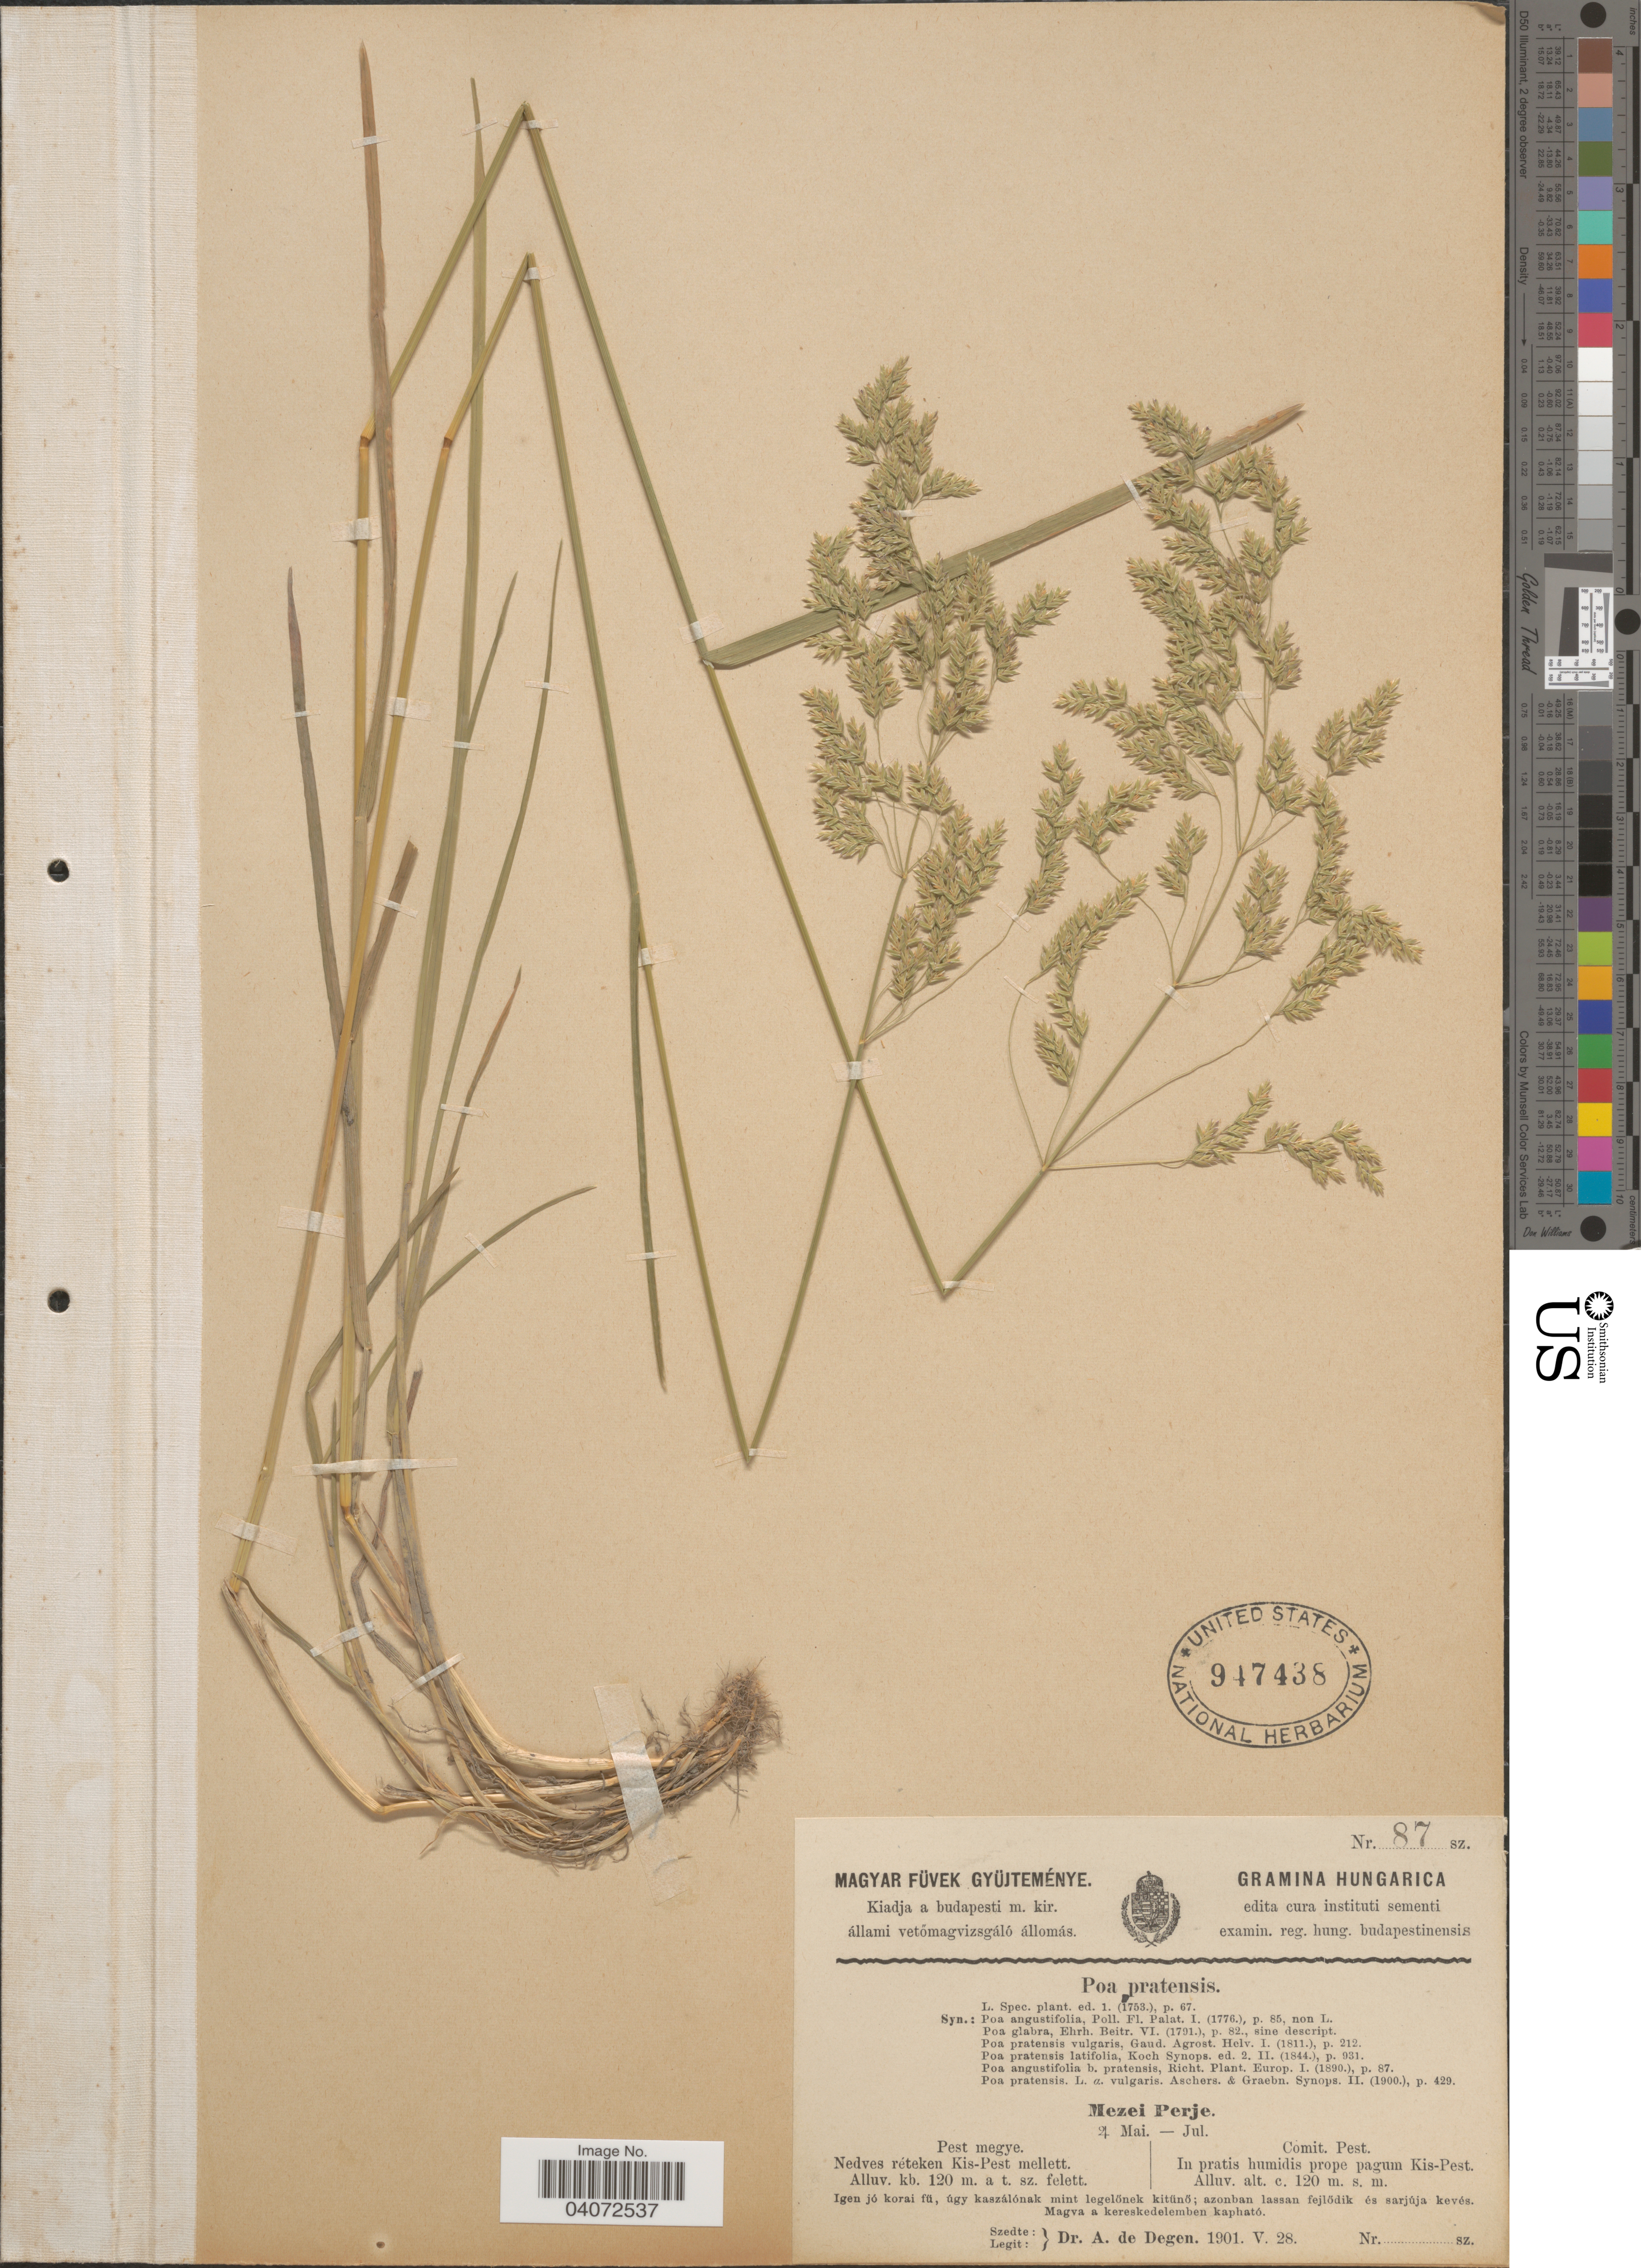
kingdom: Plantae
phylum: Tracheophyta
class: Liliopsida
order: Poales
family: Poaceae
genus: Poa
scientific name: Poa pratensis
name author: L.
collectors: A. Degen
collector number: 87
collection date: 1901-05-28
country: Hungary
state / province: Pest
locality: Comit. Pest. In pratis humidis prope pagum Kis-Pest. Alluv.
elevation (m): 120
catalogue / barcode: US 947438